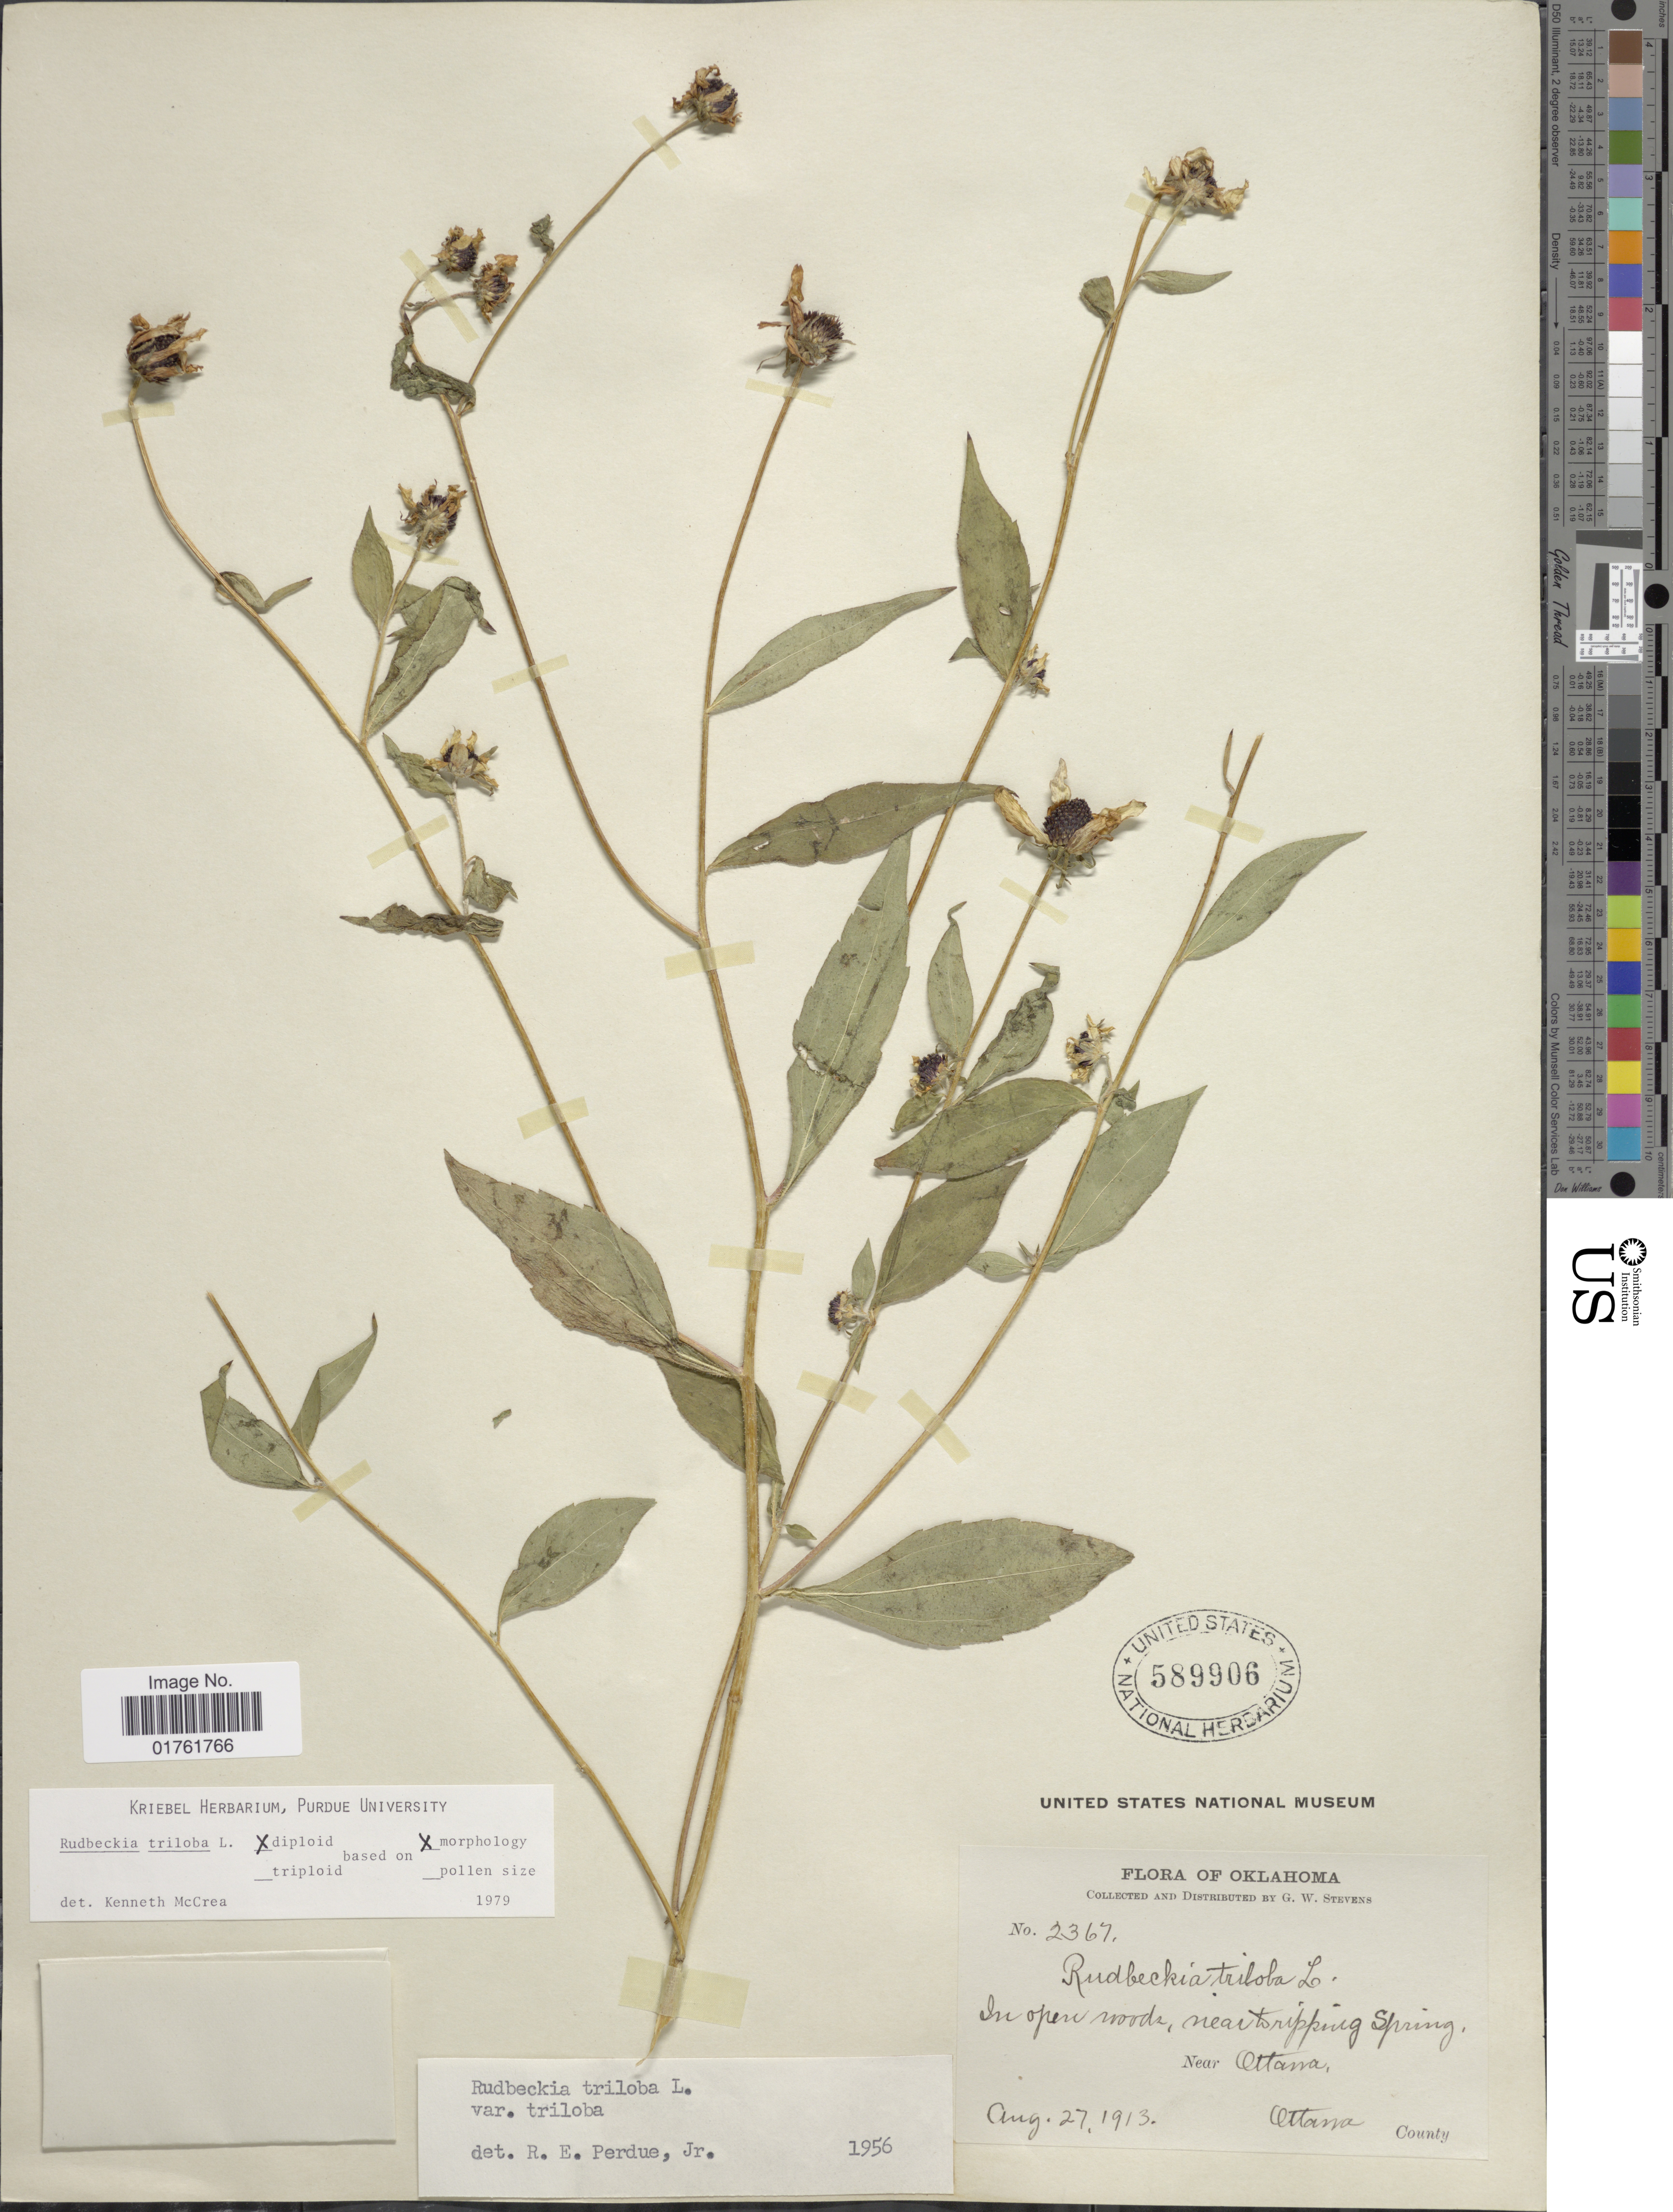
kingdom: Plantae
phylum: Tracheophyta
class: Magnoliopsida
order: Asterales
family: Asteraceae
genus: Rudbeckia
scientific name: Rudbeckia triloba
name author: L.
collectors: G. W. Stevens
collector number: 2367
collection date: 1913-08-27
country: United States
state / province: Oklahoma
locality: In open woods, near to ripping Spring, Near Ottawa, Ottawa County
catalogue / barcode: US 589906